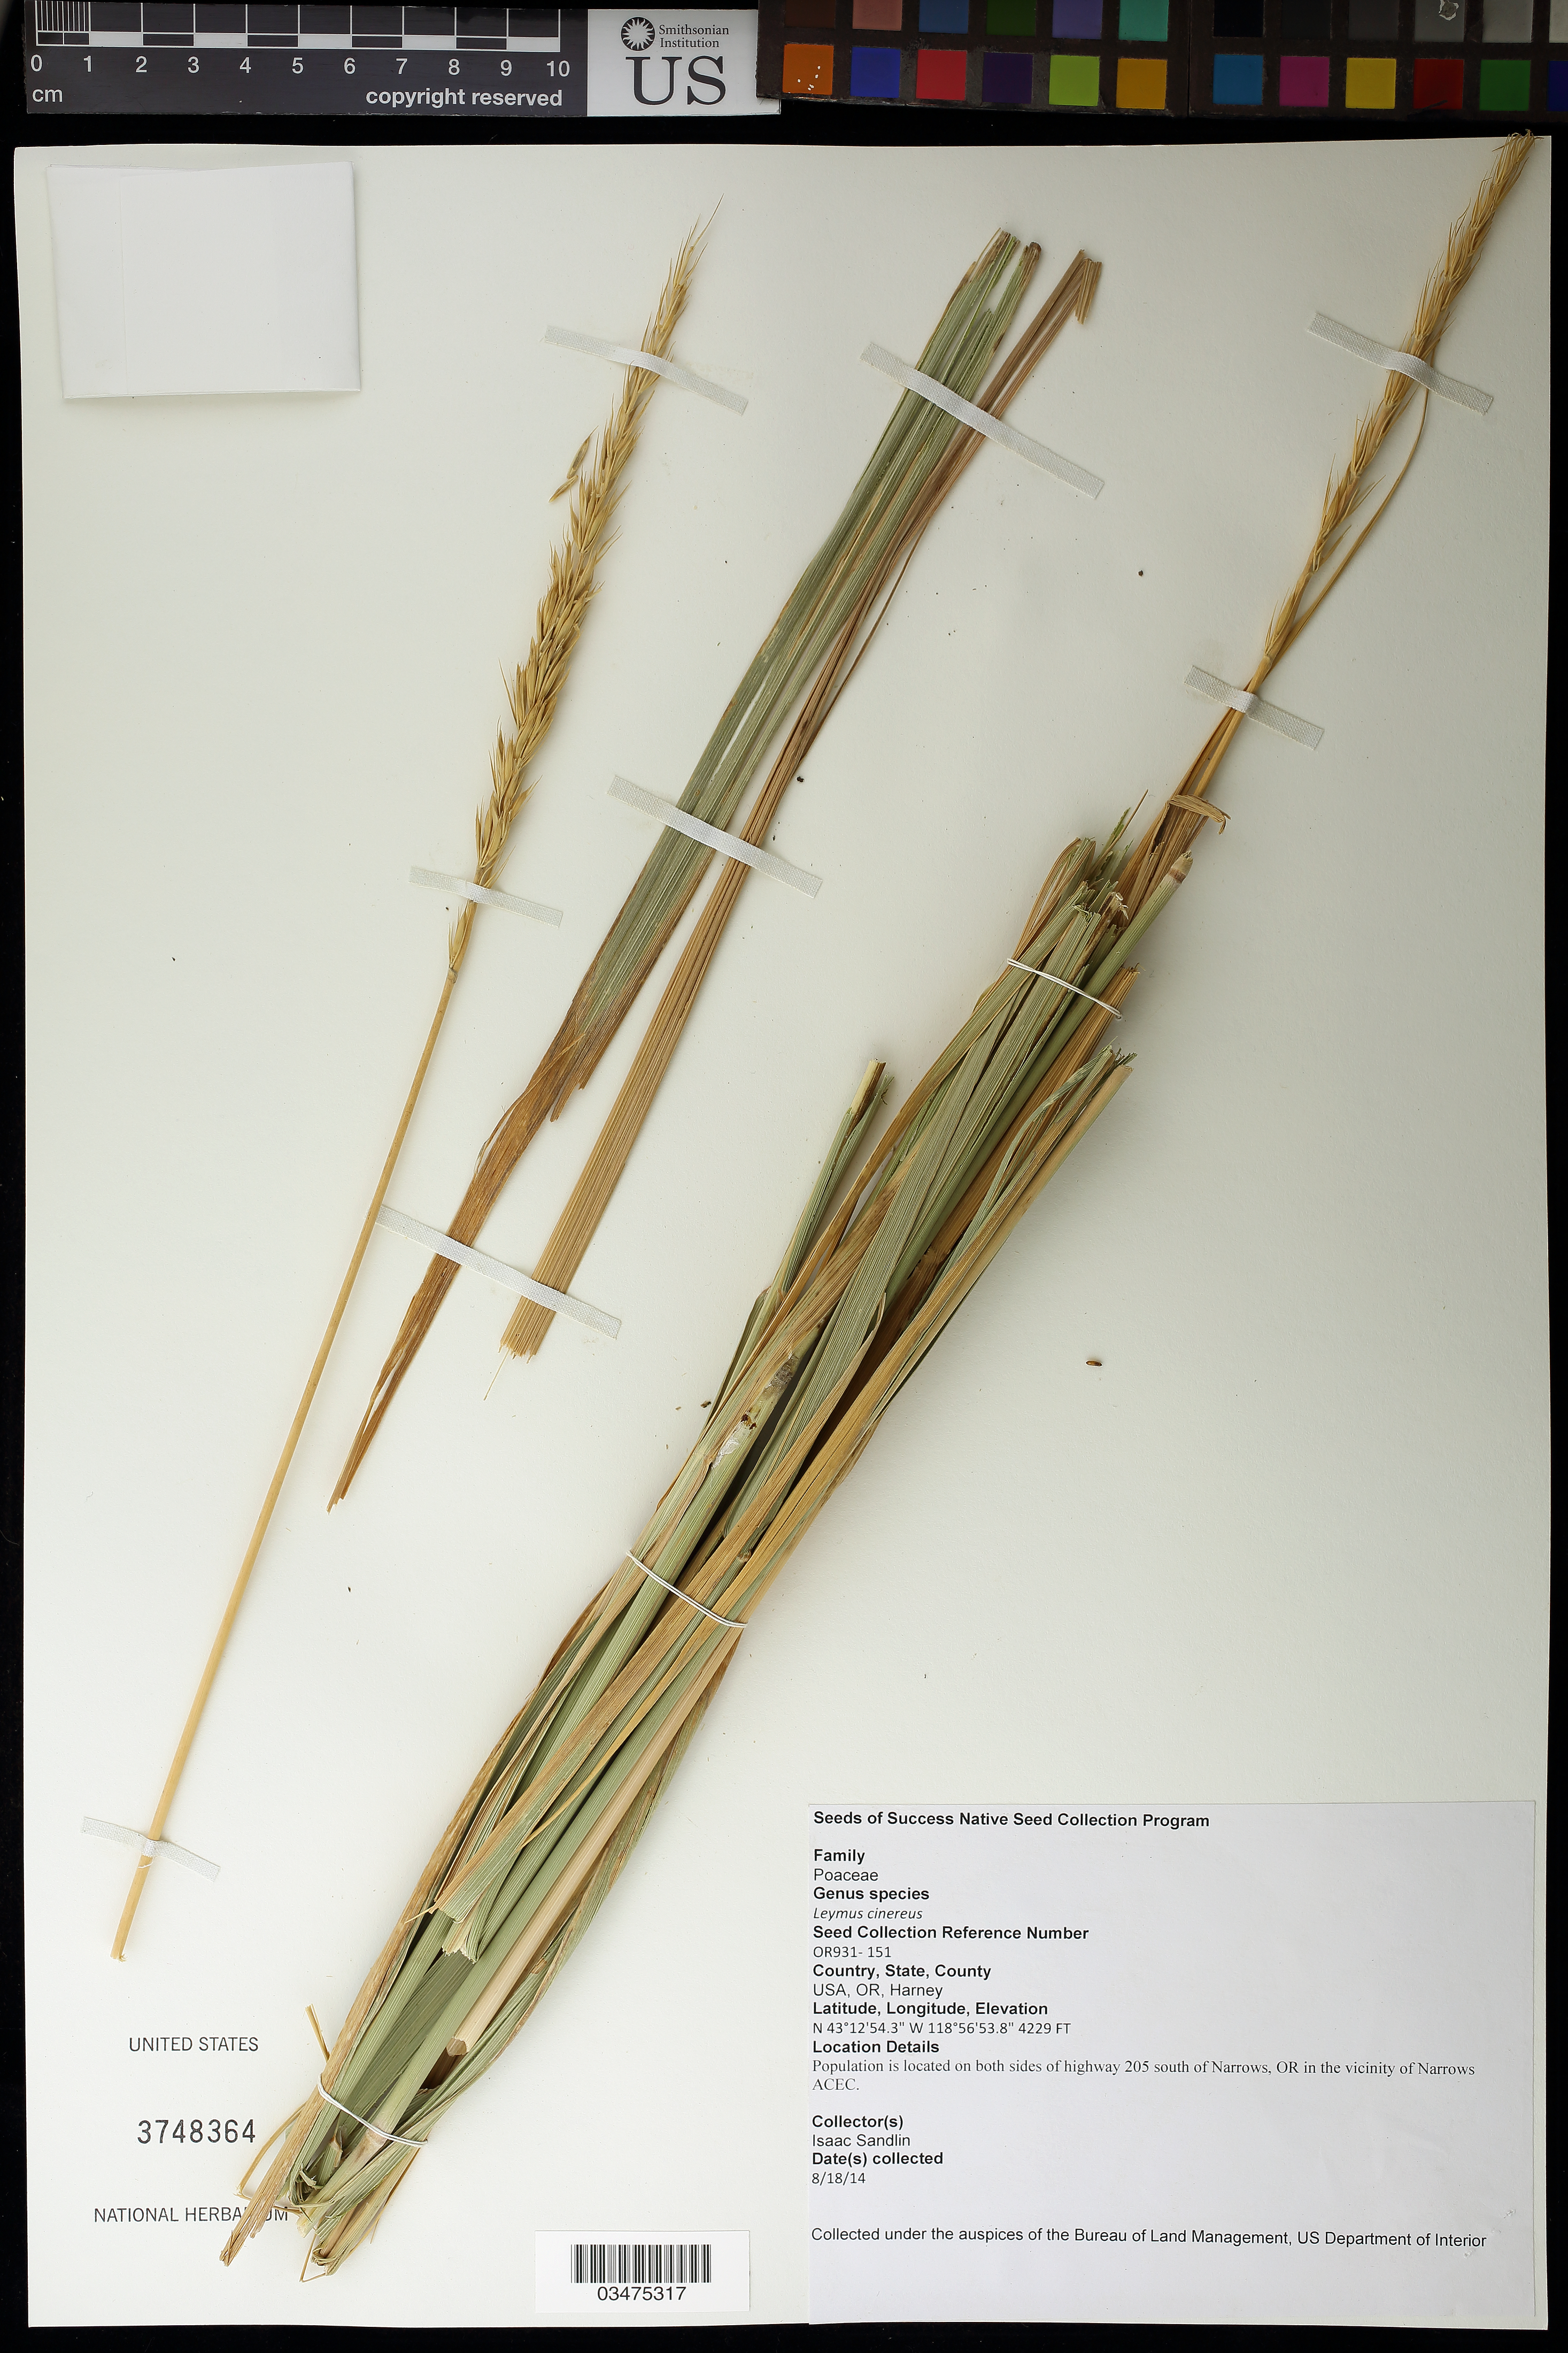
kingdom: Plantae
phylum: Tracheophyta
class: Liliopsida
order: Poales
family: Poaceae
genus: Leymus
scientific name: Leymus cinereus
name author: (Scribn. & Merr.) Á. Löve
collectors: I. Sandlin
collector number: OR931-151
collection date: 2014-08-18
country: United States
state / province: Oregon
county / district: Harney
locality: On both sides of Hwy 205 S of Narrows, in the vicinity of Narrows ACEC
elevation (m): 1289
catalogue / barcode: US 3748364